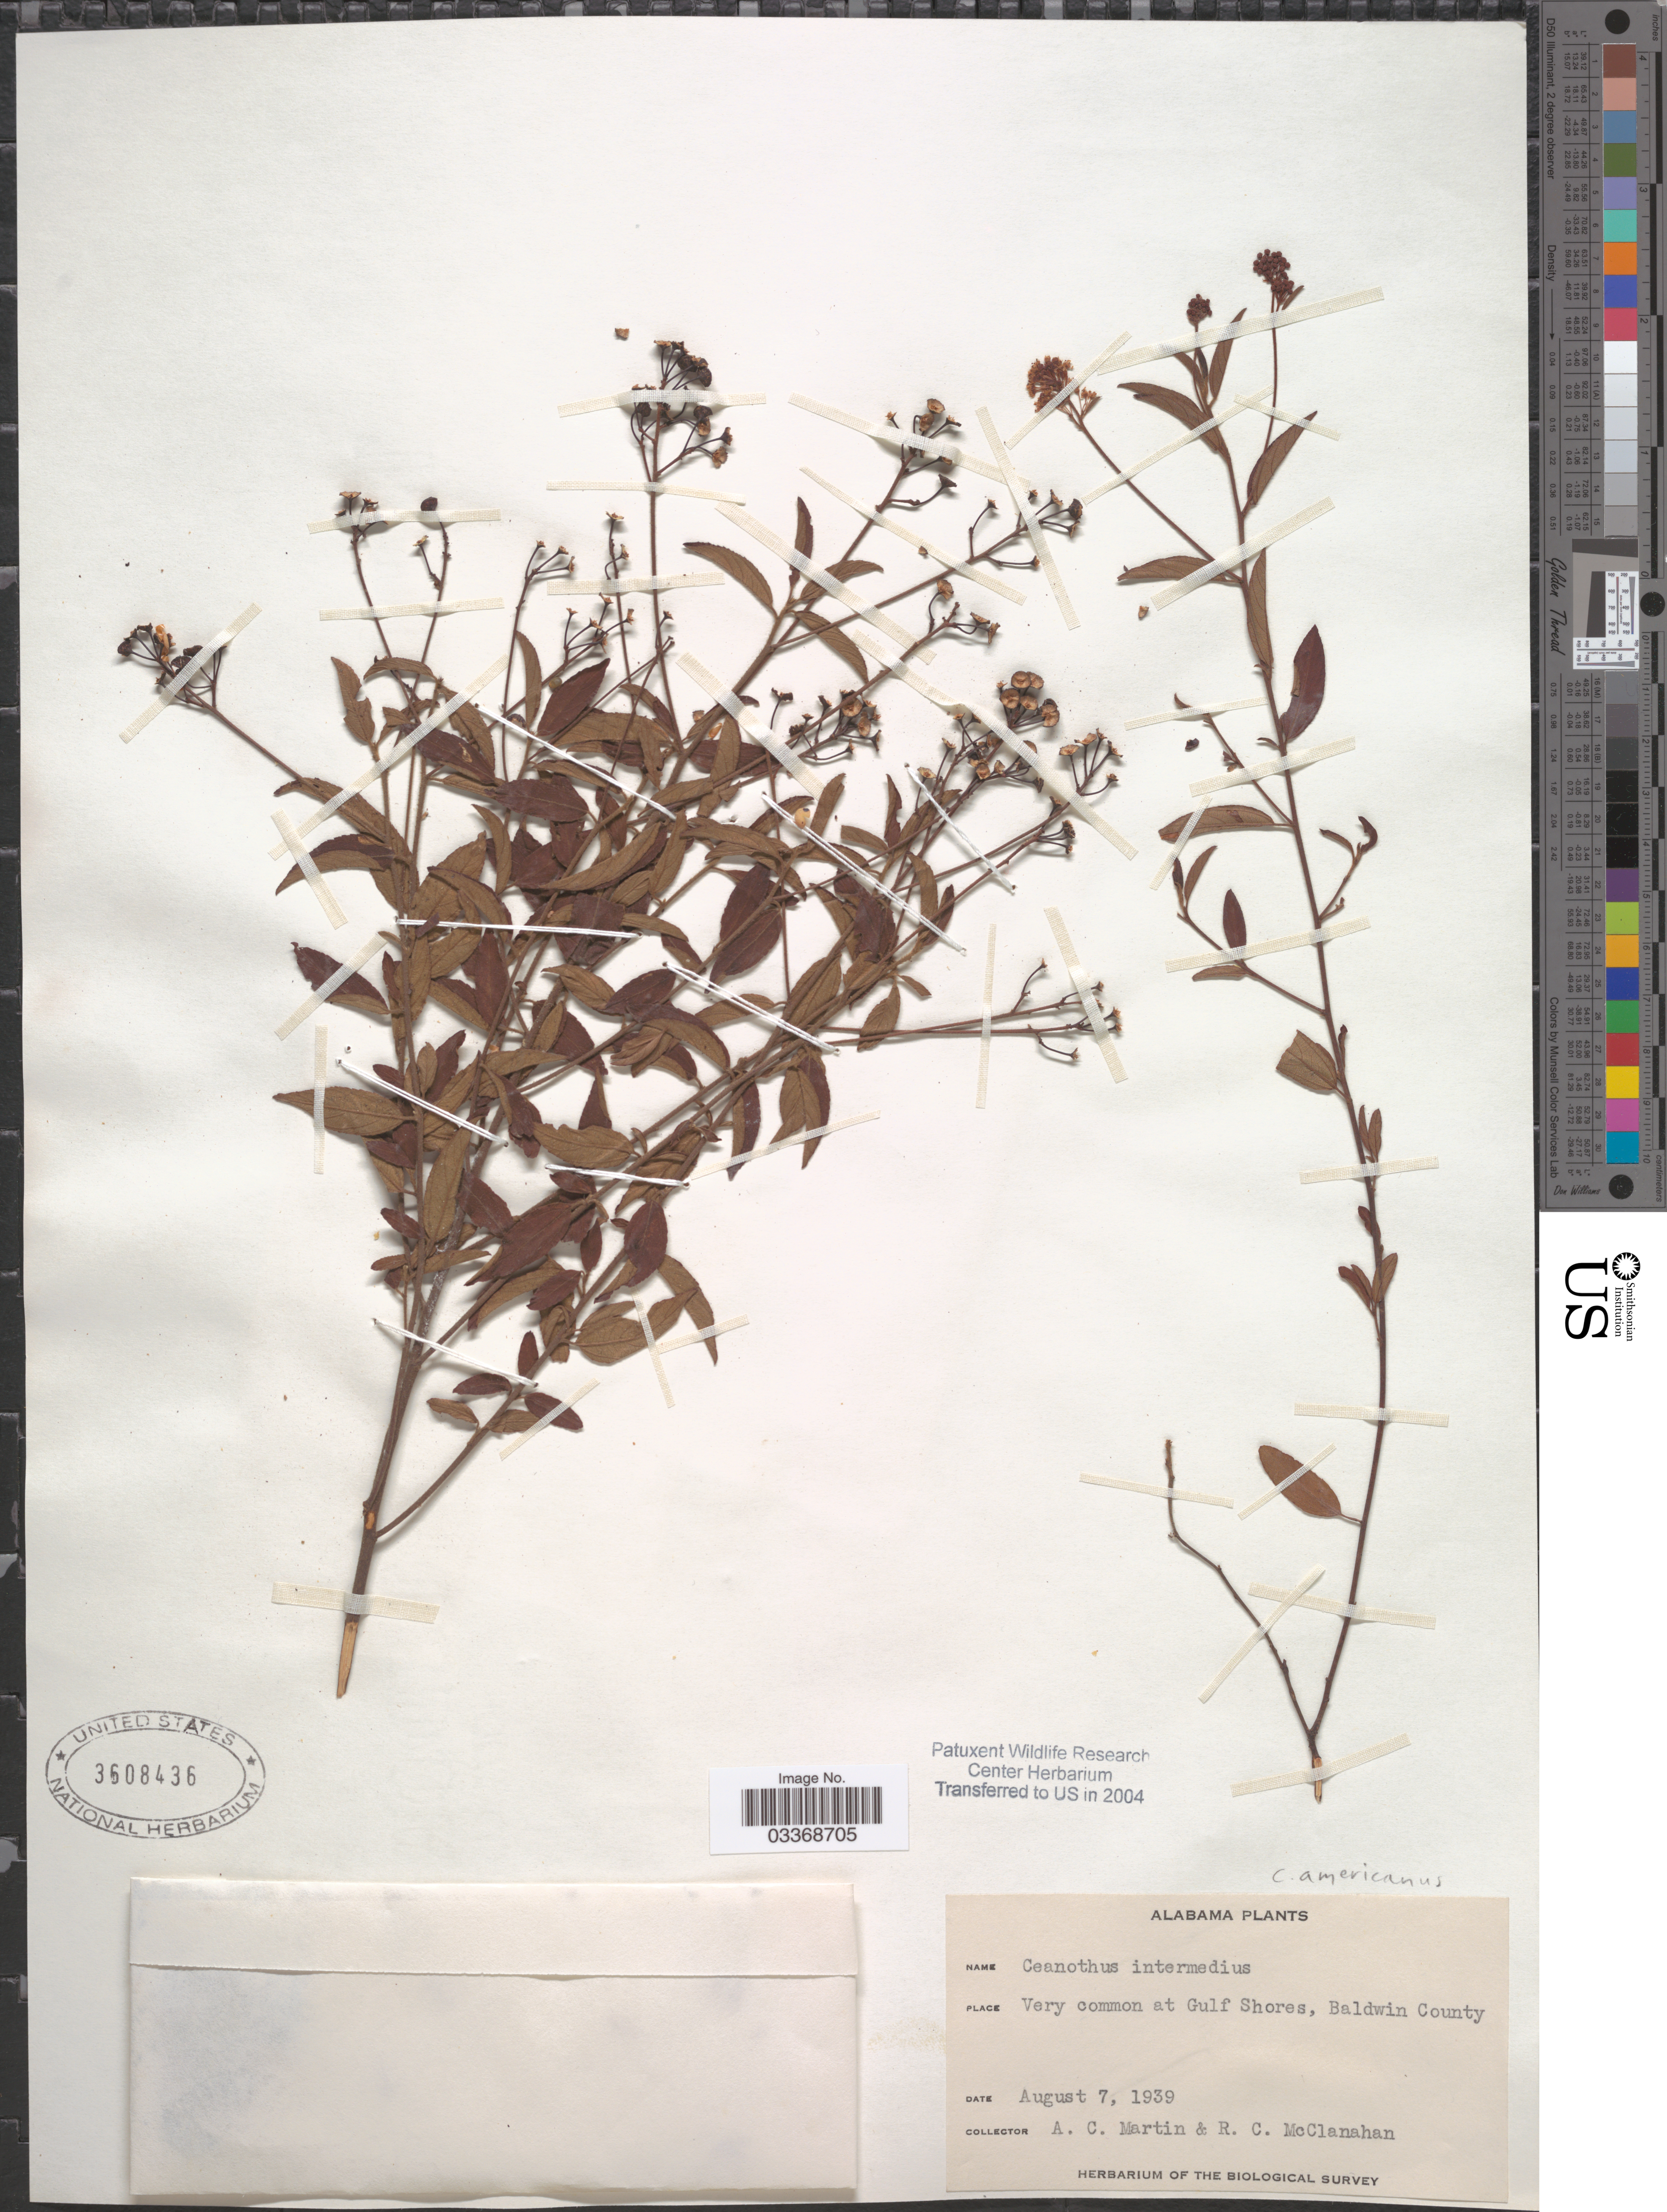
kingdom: Plantae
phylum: Tracheophyta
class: Magnoliopsida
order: Rosales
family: Rhamnaceae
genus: Ceanothus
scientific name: Ceanothus americanus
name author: L.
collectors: A. C. Martin & R. McClanahan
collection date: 1939-08-07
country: United States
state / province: Alabama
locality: Gulf Shores, Baldwin County.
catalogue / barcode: US 3608436